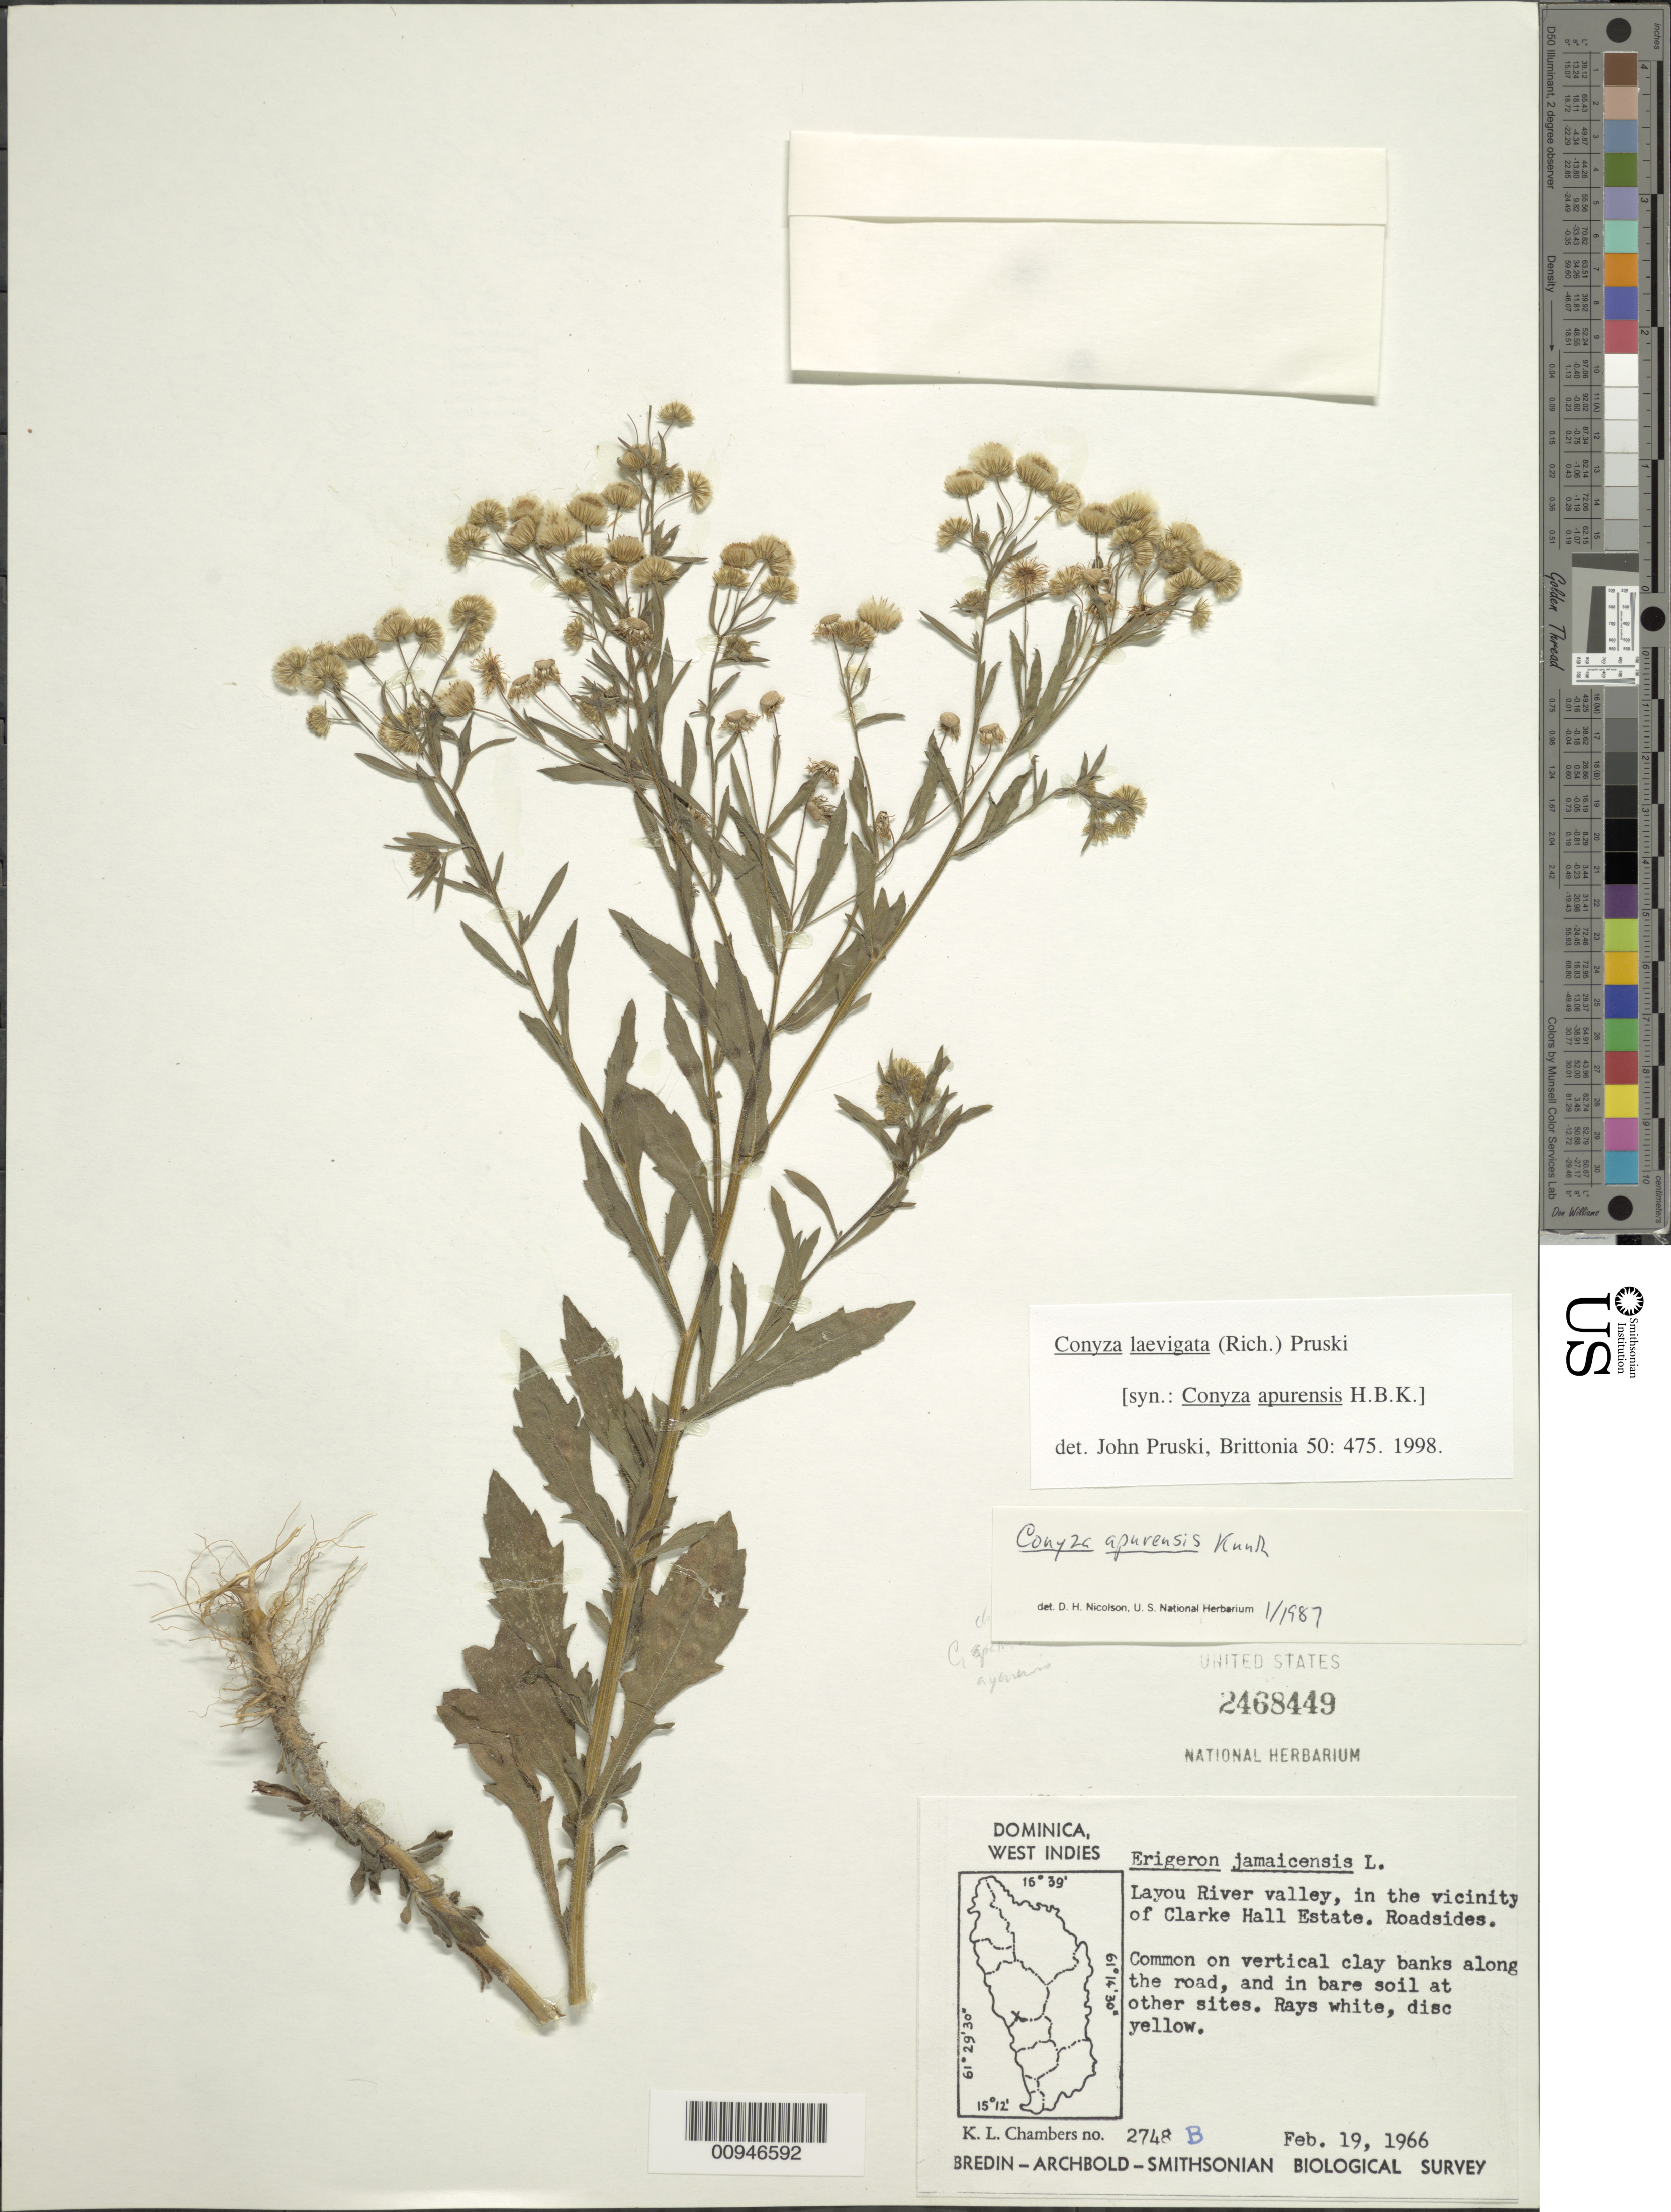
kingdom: Plantae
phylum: Tracheophyta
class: Magnoliopsida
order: Asterales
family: Asteraceae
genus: Conyza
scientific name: Conyza laevigata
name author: (Rich.) Pruski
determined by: Pruski, J. F.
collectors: K. L. Chambers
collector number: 2748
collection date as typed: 19 Feb 1966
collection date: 1966-02-19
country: Dominica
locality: Layou River Valley, in the vicinity of Clarke Hall Estate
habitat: On vertical clay banks along roadsides, and in bare soil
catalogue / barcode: US 2468449